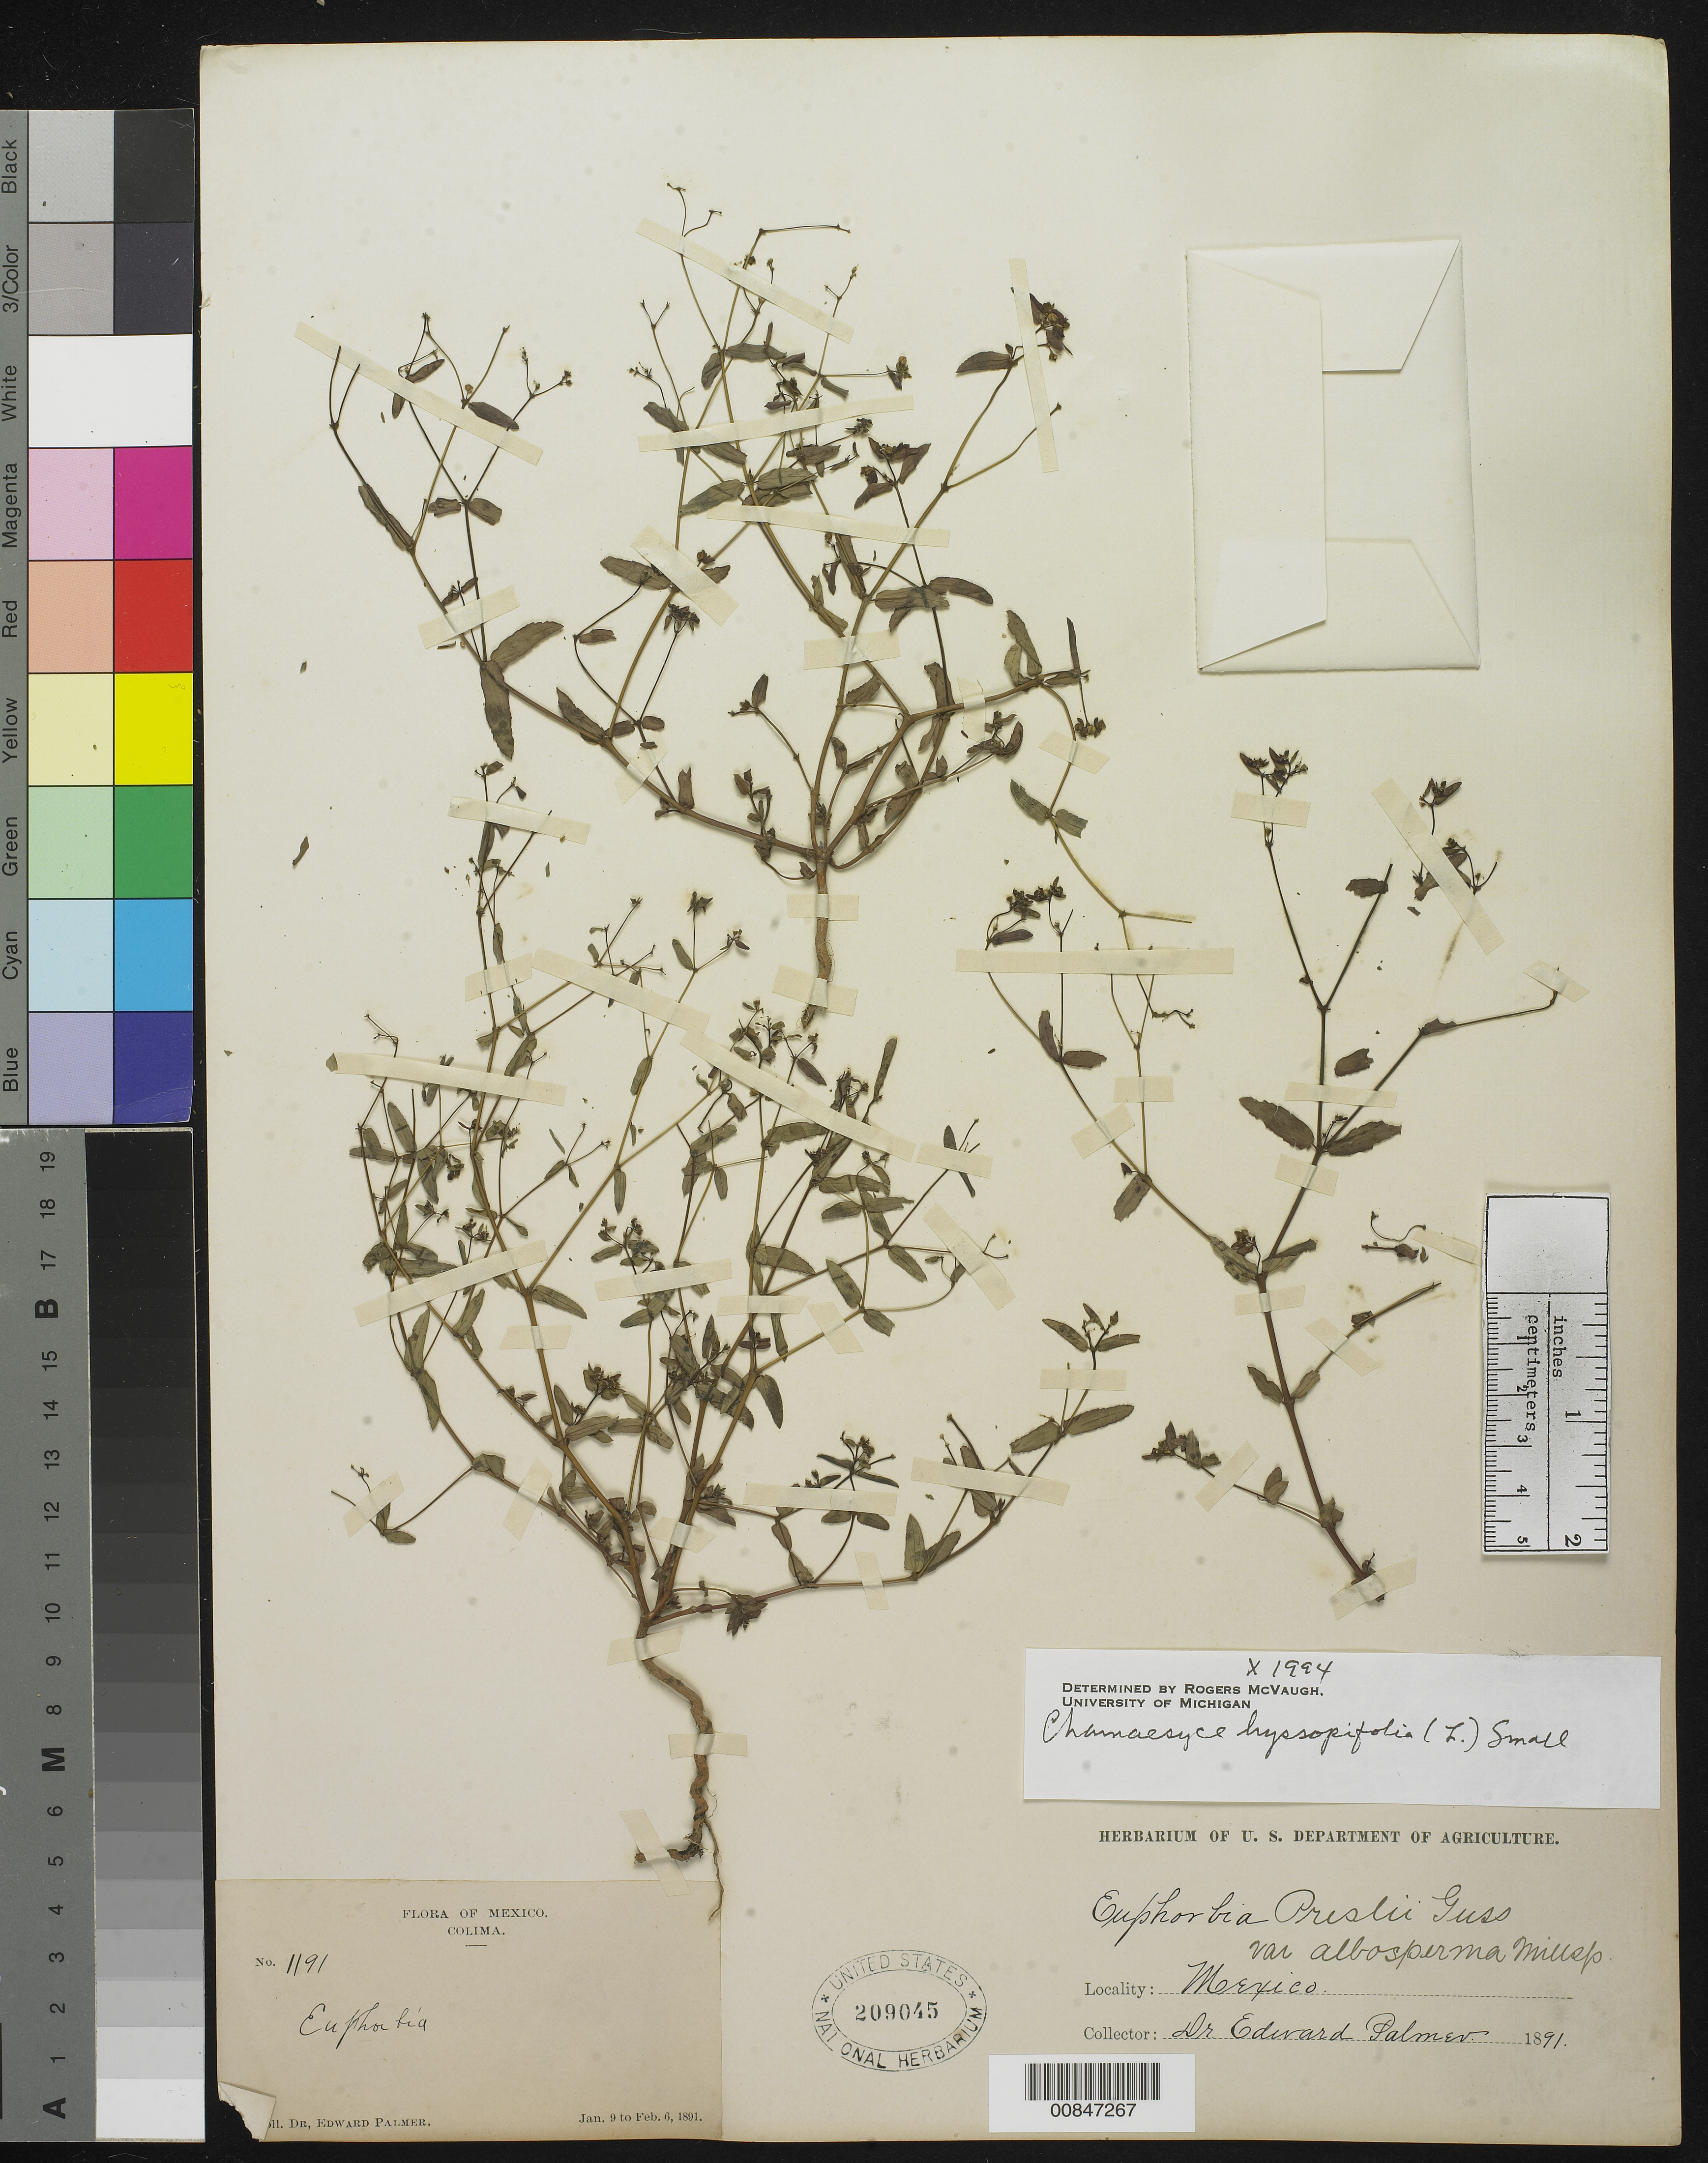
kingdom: Plantae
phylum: Tracheophyta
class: Magnoliopsida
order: Malpighiales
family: Euphorbiaceae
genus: Euphorbia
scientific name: Euphorbia hyssopifolia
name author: L.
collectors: E. Palmer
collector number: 1191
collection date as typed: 09 Jan 1891 to 06 Feb 1891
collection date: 1891-01-09/1891-02-06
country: Mexico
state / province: Colima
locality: Colima.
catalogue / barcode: US 209045